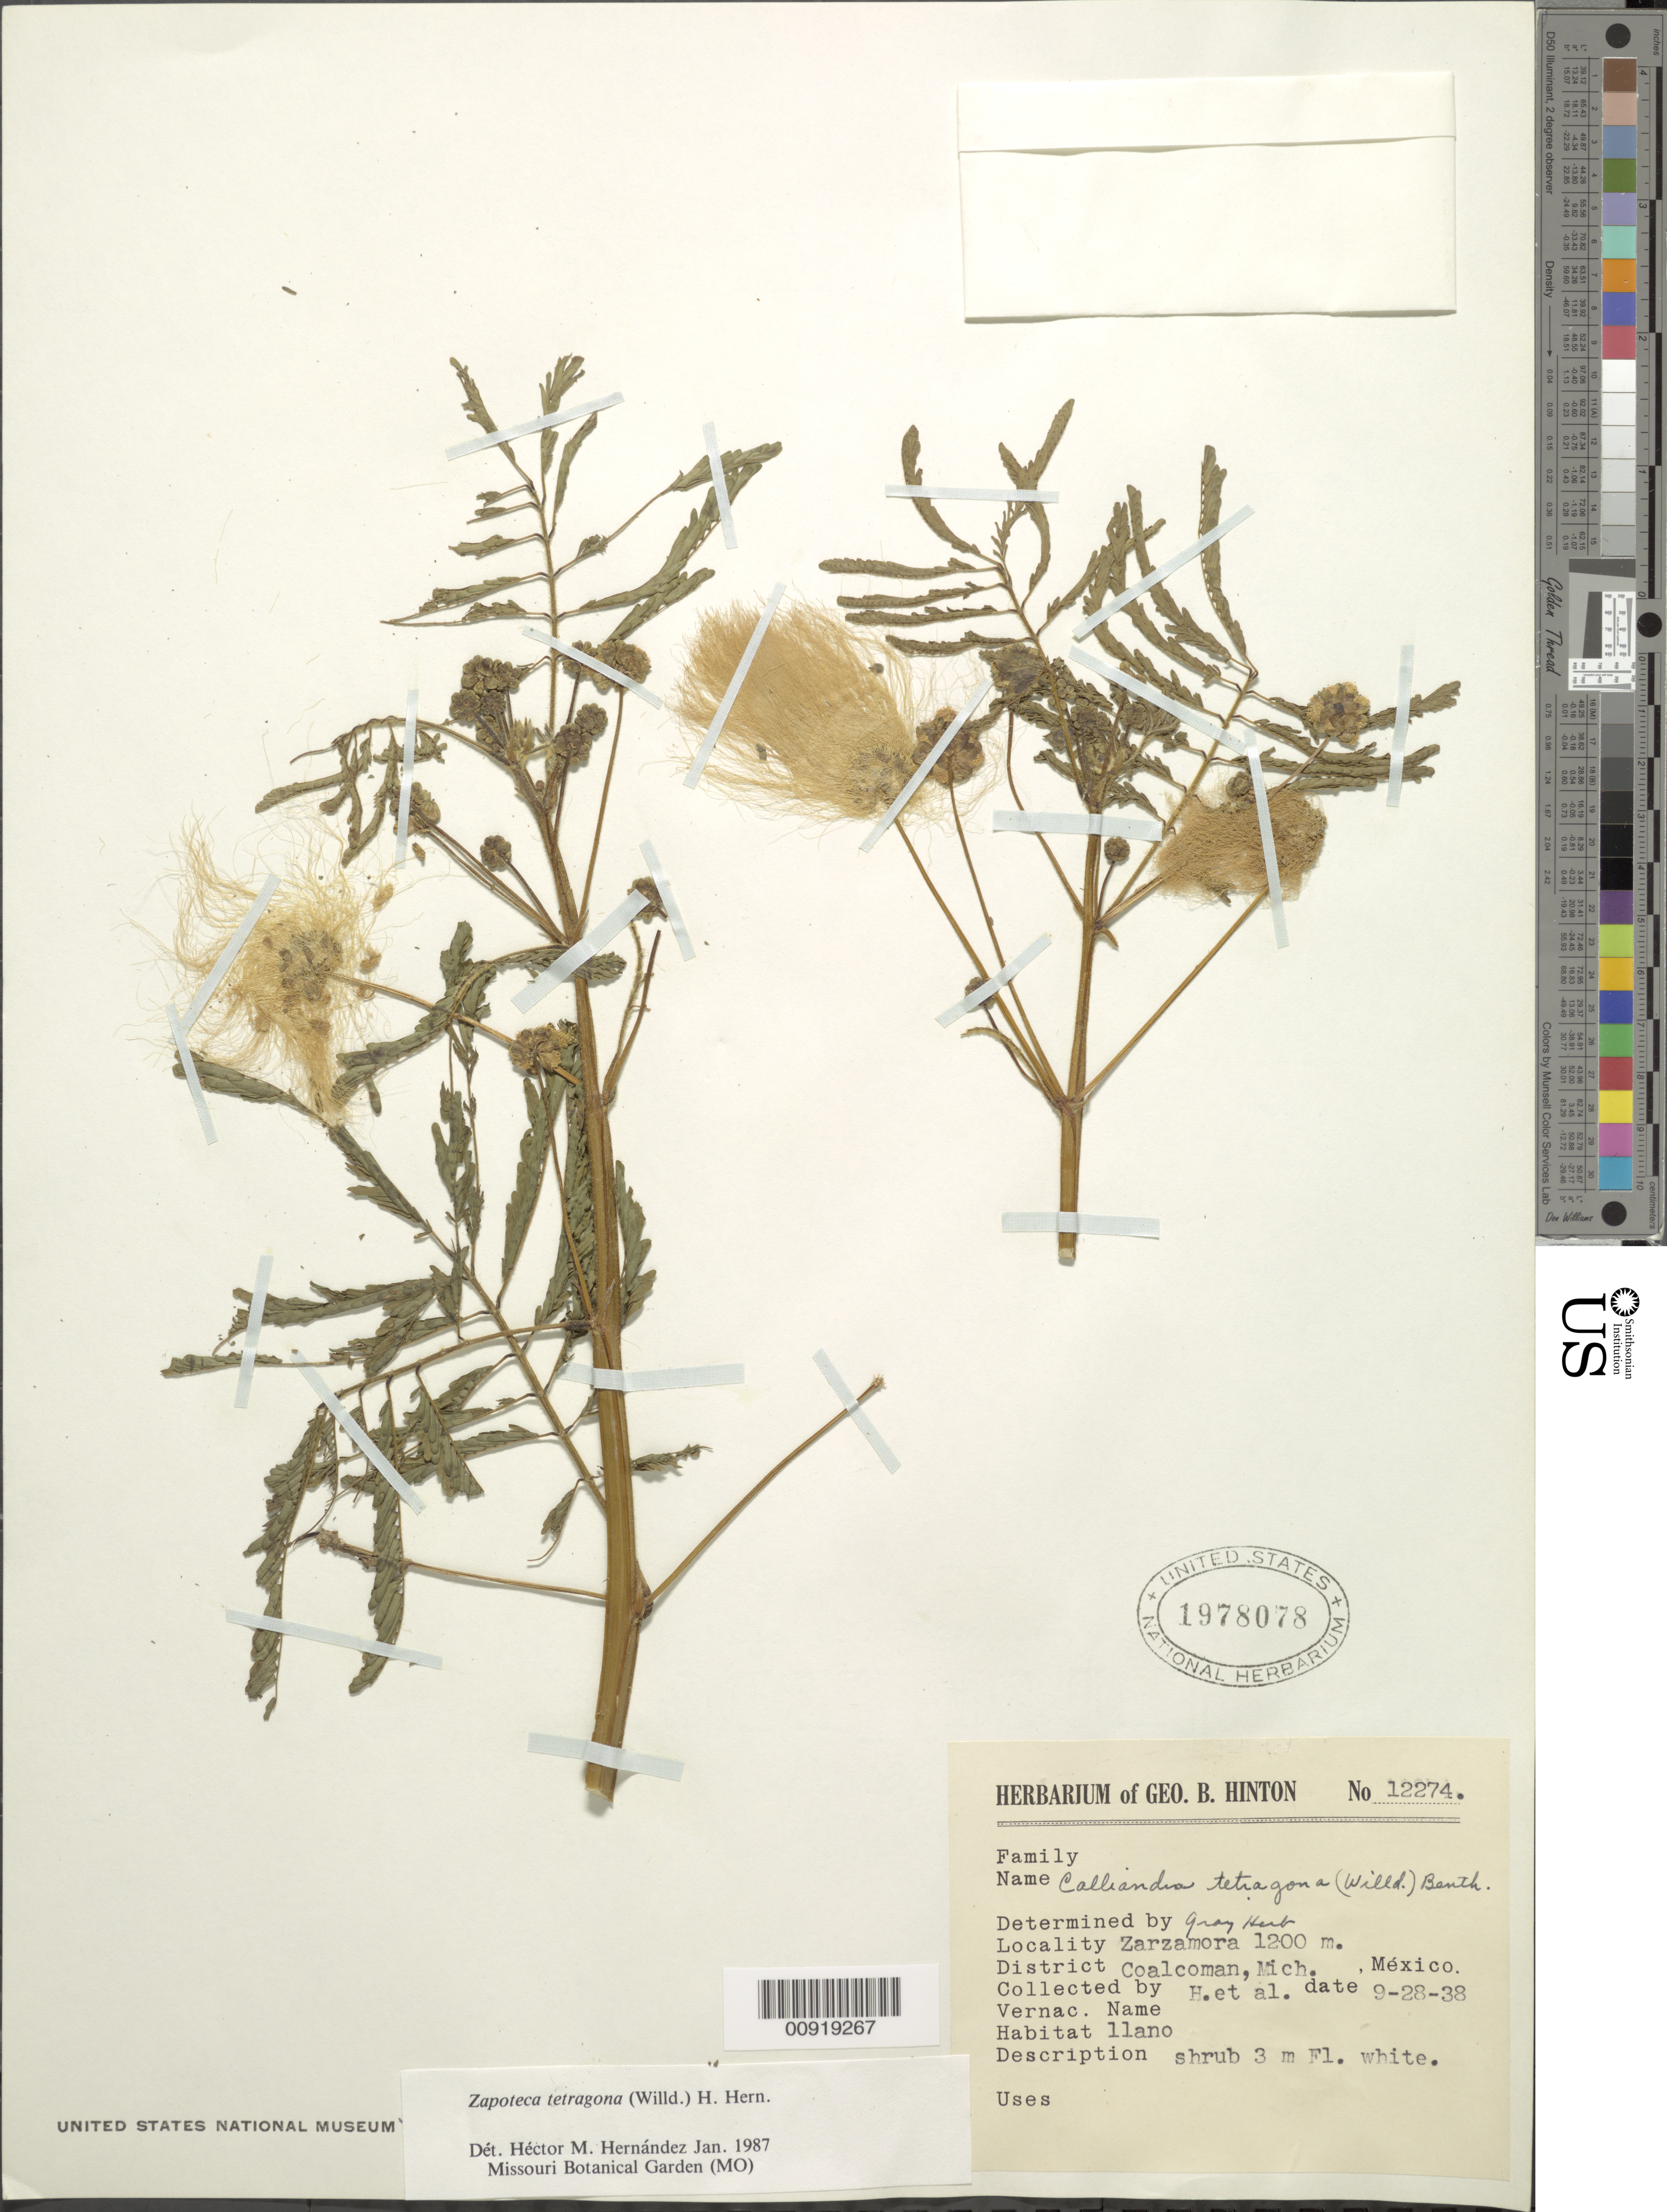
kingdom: Plantae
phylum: Tracheophyta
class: Magnoliopsida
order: Fabales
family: Fabaceae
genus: Zapoteca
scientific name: Zapoteca tetragona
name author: (Willd.) H.M. Hern.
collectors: G. B. Hinton & et al.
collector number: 12274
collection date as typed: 28 Sep 1938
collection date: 1938-09-28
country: Mexico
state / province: Michoacán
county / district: Coalcomán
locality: Zarzamora, District Coalcomán, Michoacán.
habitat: Llano.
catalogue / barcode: US 1978078